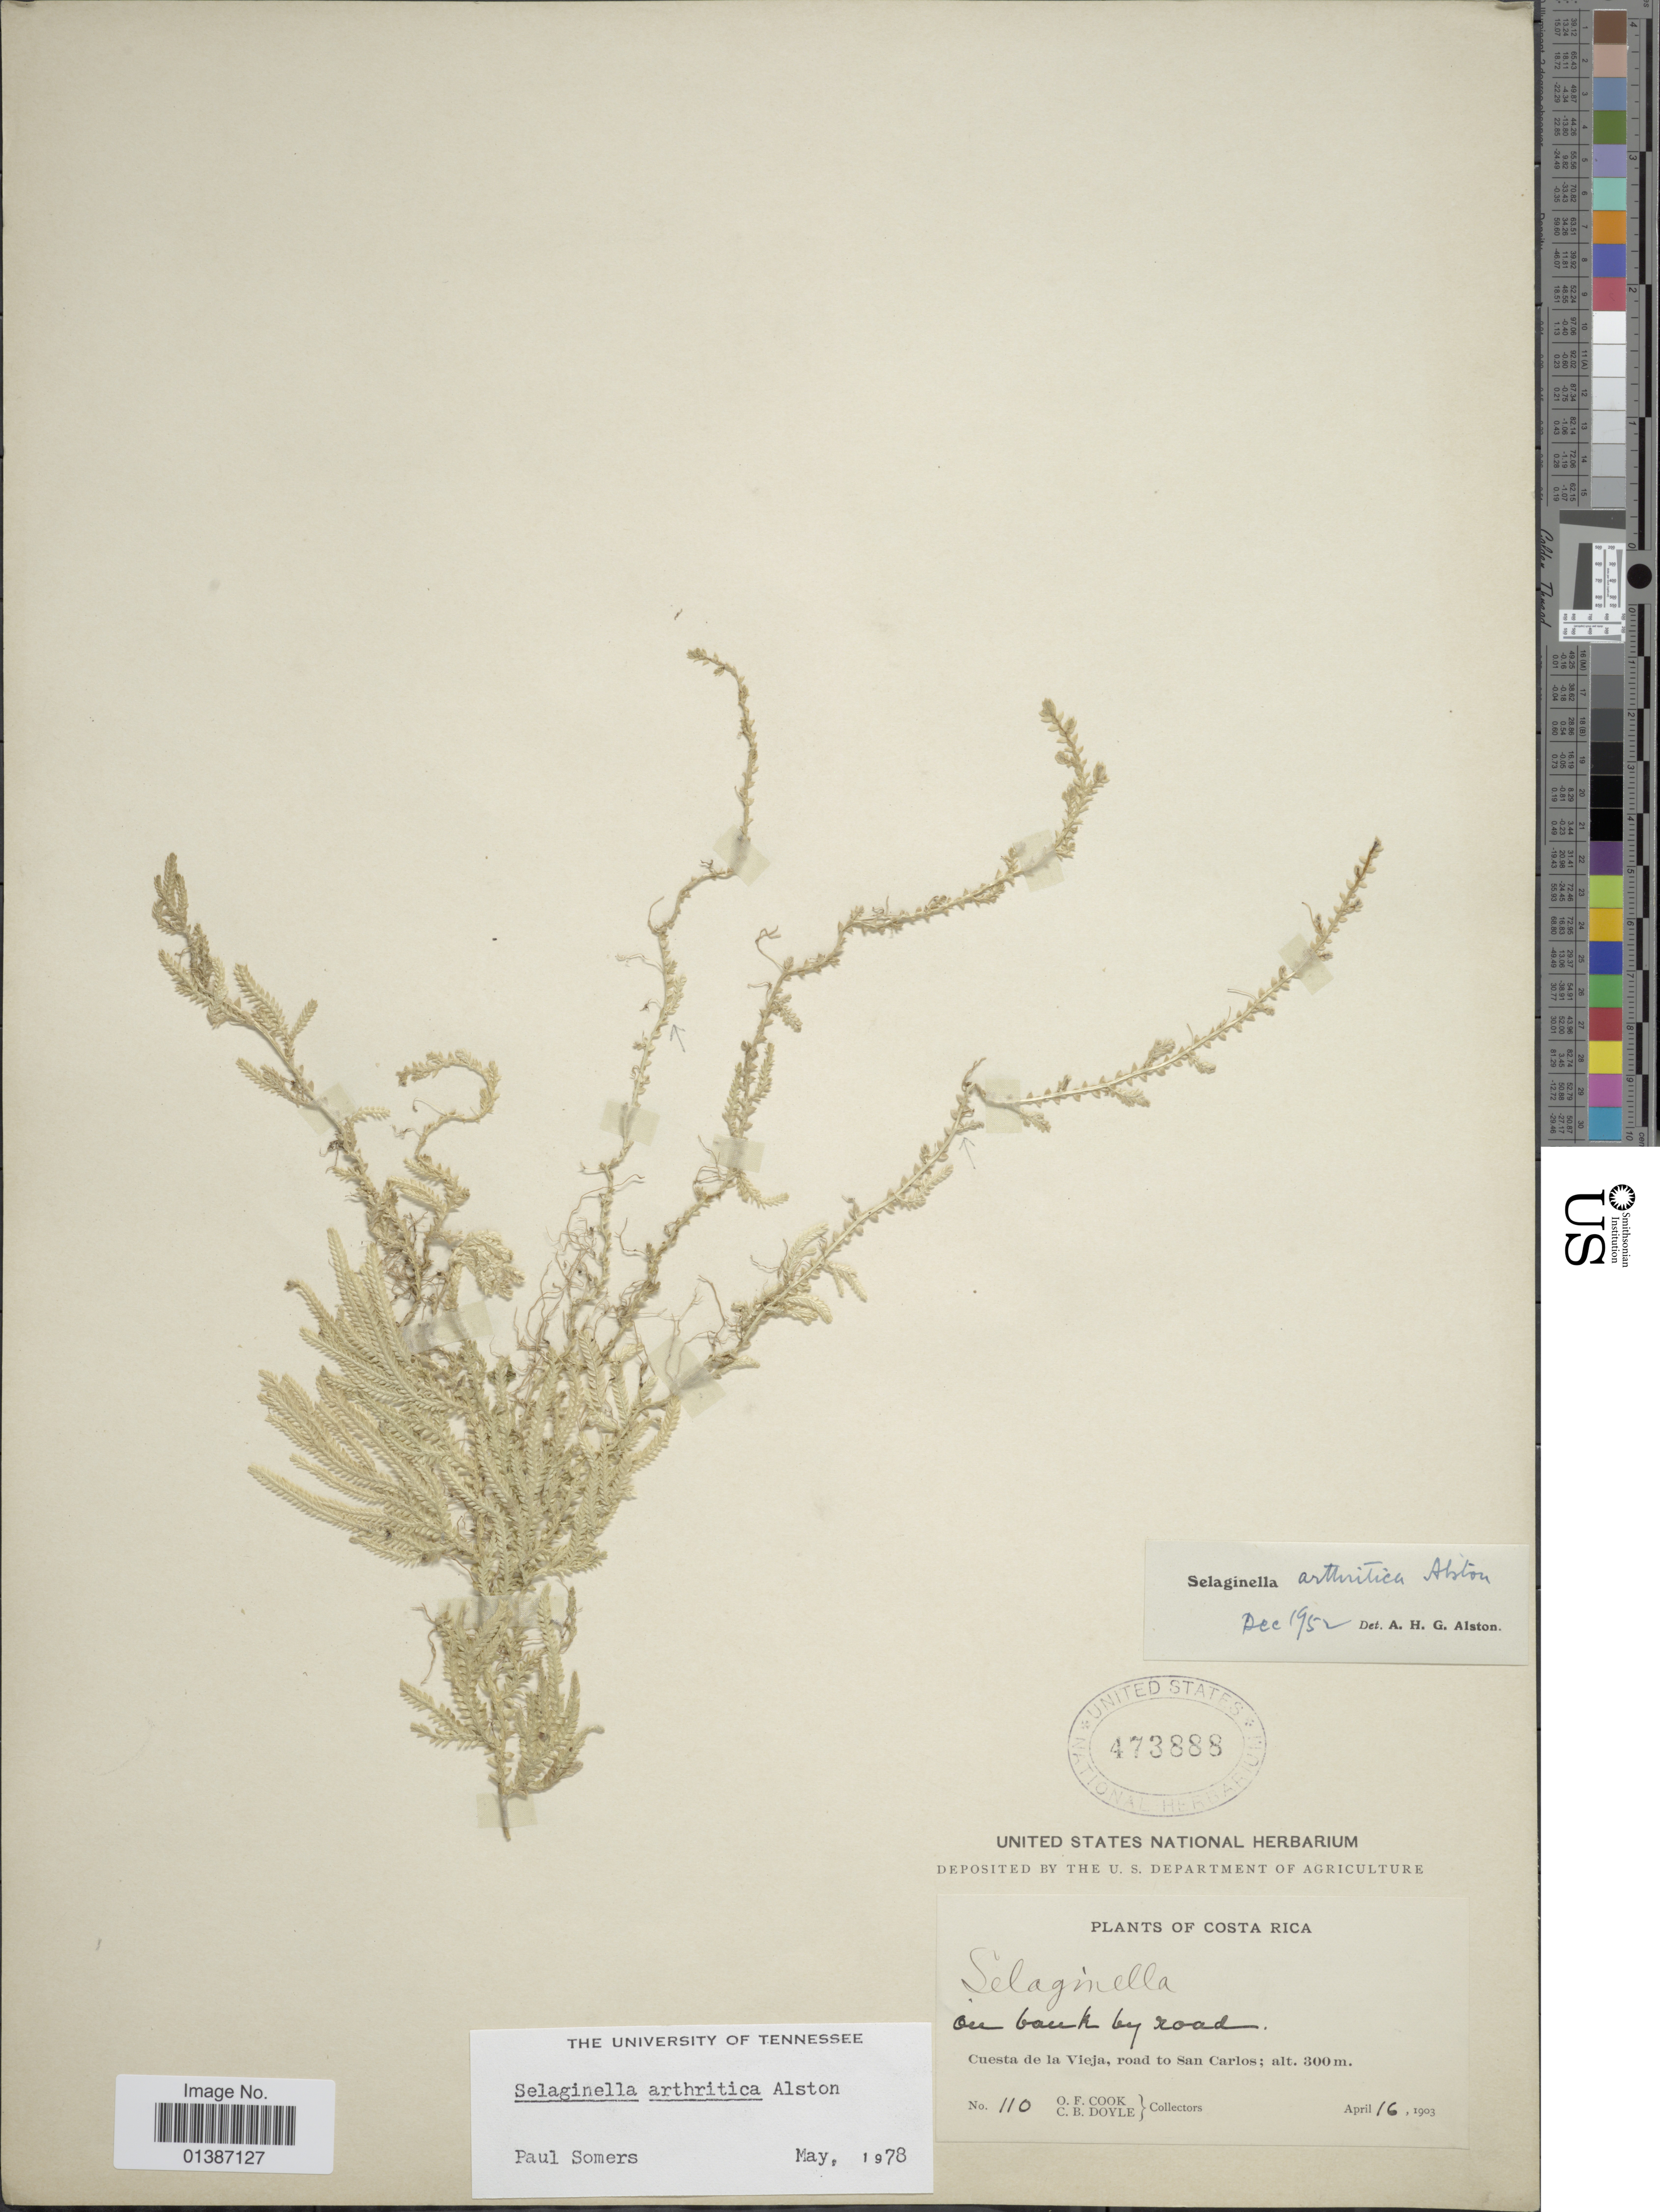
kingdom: Plantae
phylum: Tracheophyta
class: Lycopodiopsida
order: Selaginellales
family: Selaginellaceae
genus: Selaginella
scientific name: Selaginella arthritica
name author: Alston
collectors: O. F. Cook & C. Doyle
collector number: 110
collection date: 1903-04-16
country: Costa Rica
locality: Cuesta de la Vieja, road to San Carlos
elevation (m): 300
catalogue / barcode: US 473888